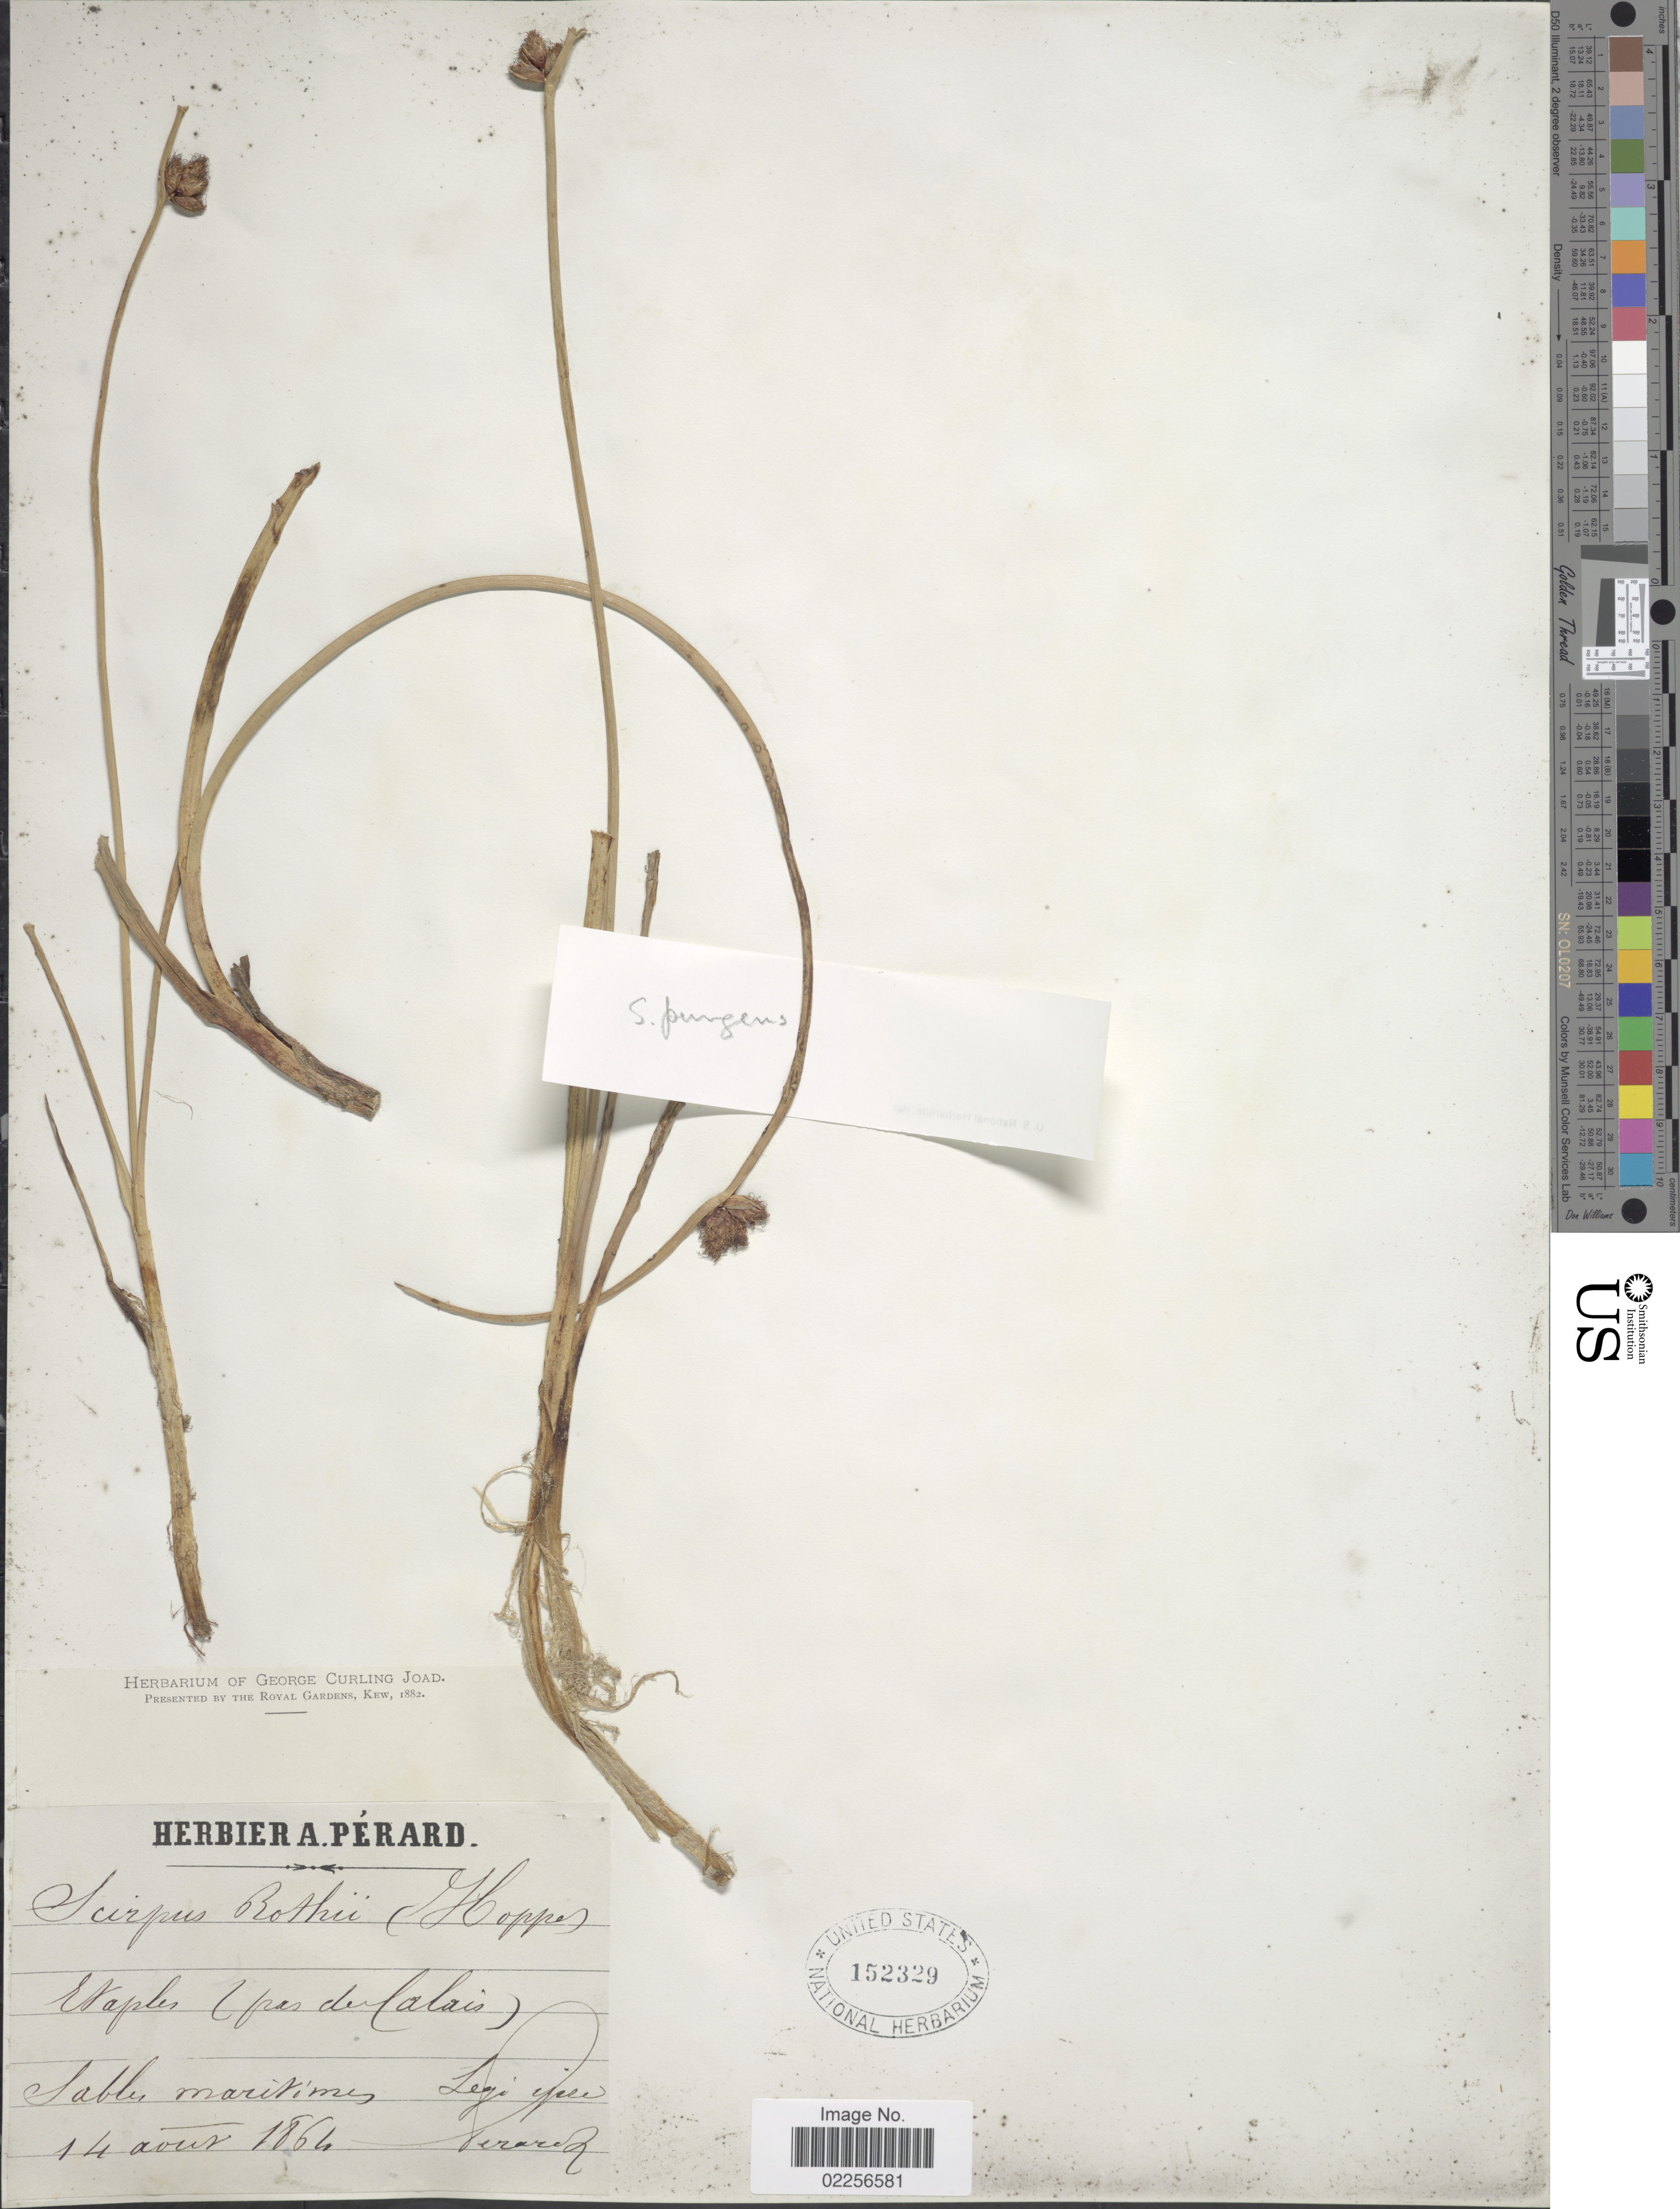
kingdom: Plantae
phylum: Tracheophyta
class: Liliopsida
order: Poales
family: Cyperaceae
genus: Schoenoplectus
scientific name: Schoenoplectus pungens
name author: (Vahl) Palla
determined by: Strong, Mark T., (BOT), Smithsonian Institution - National Museum of Natural History (UNITED STATES)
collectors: A. Perard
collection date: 1864-08-14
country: France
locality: Etaples (pas de Calais)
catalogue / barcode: US 152329